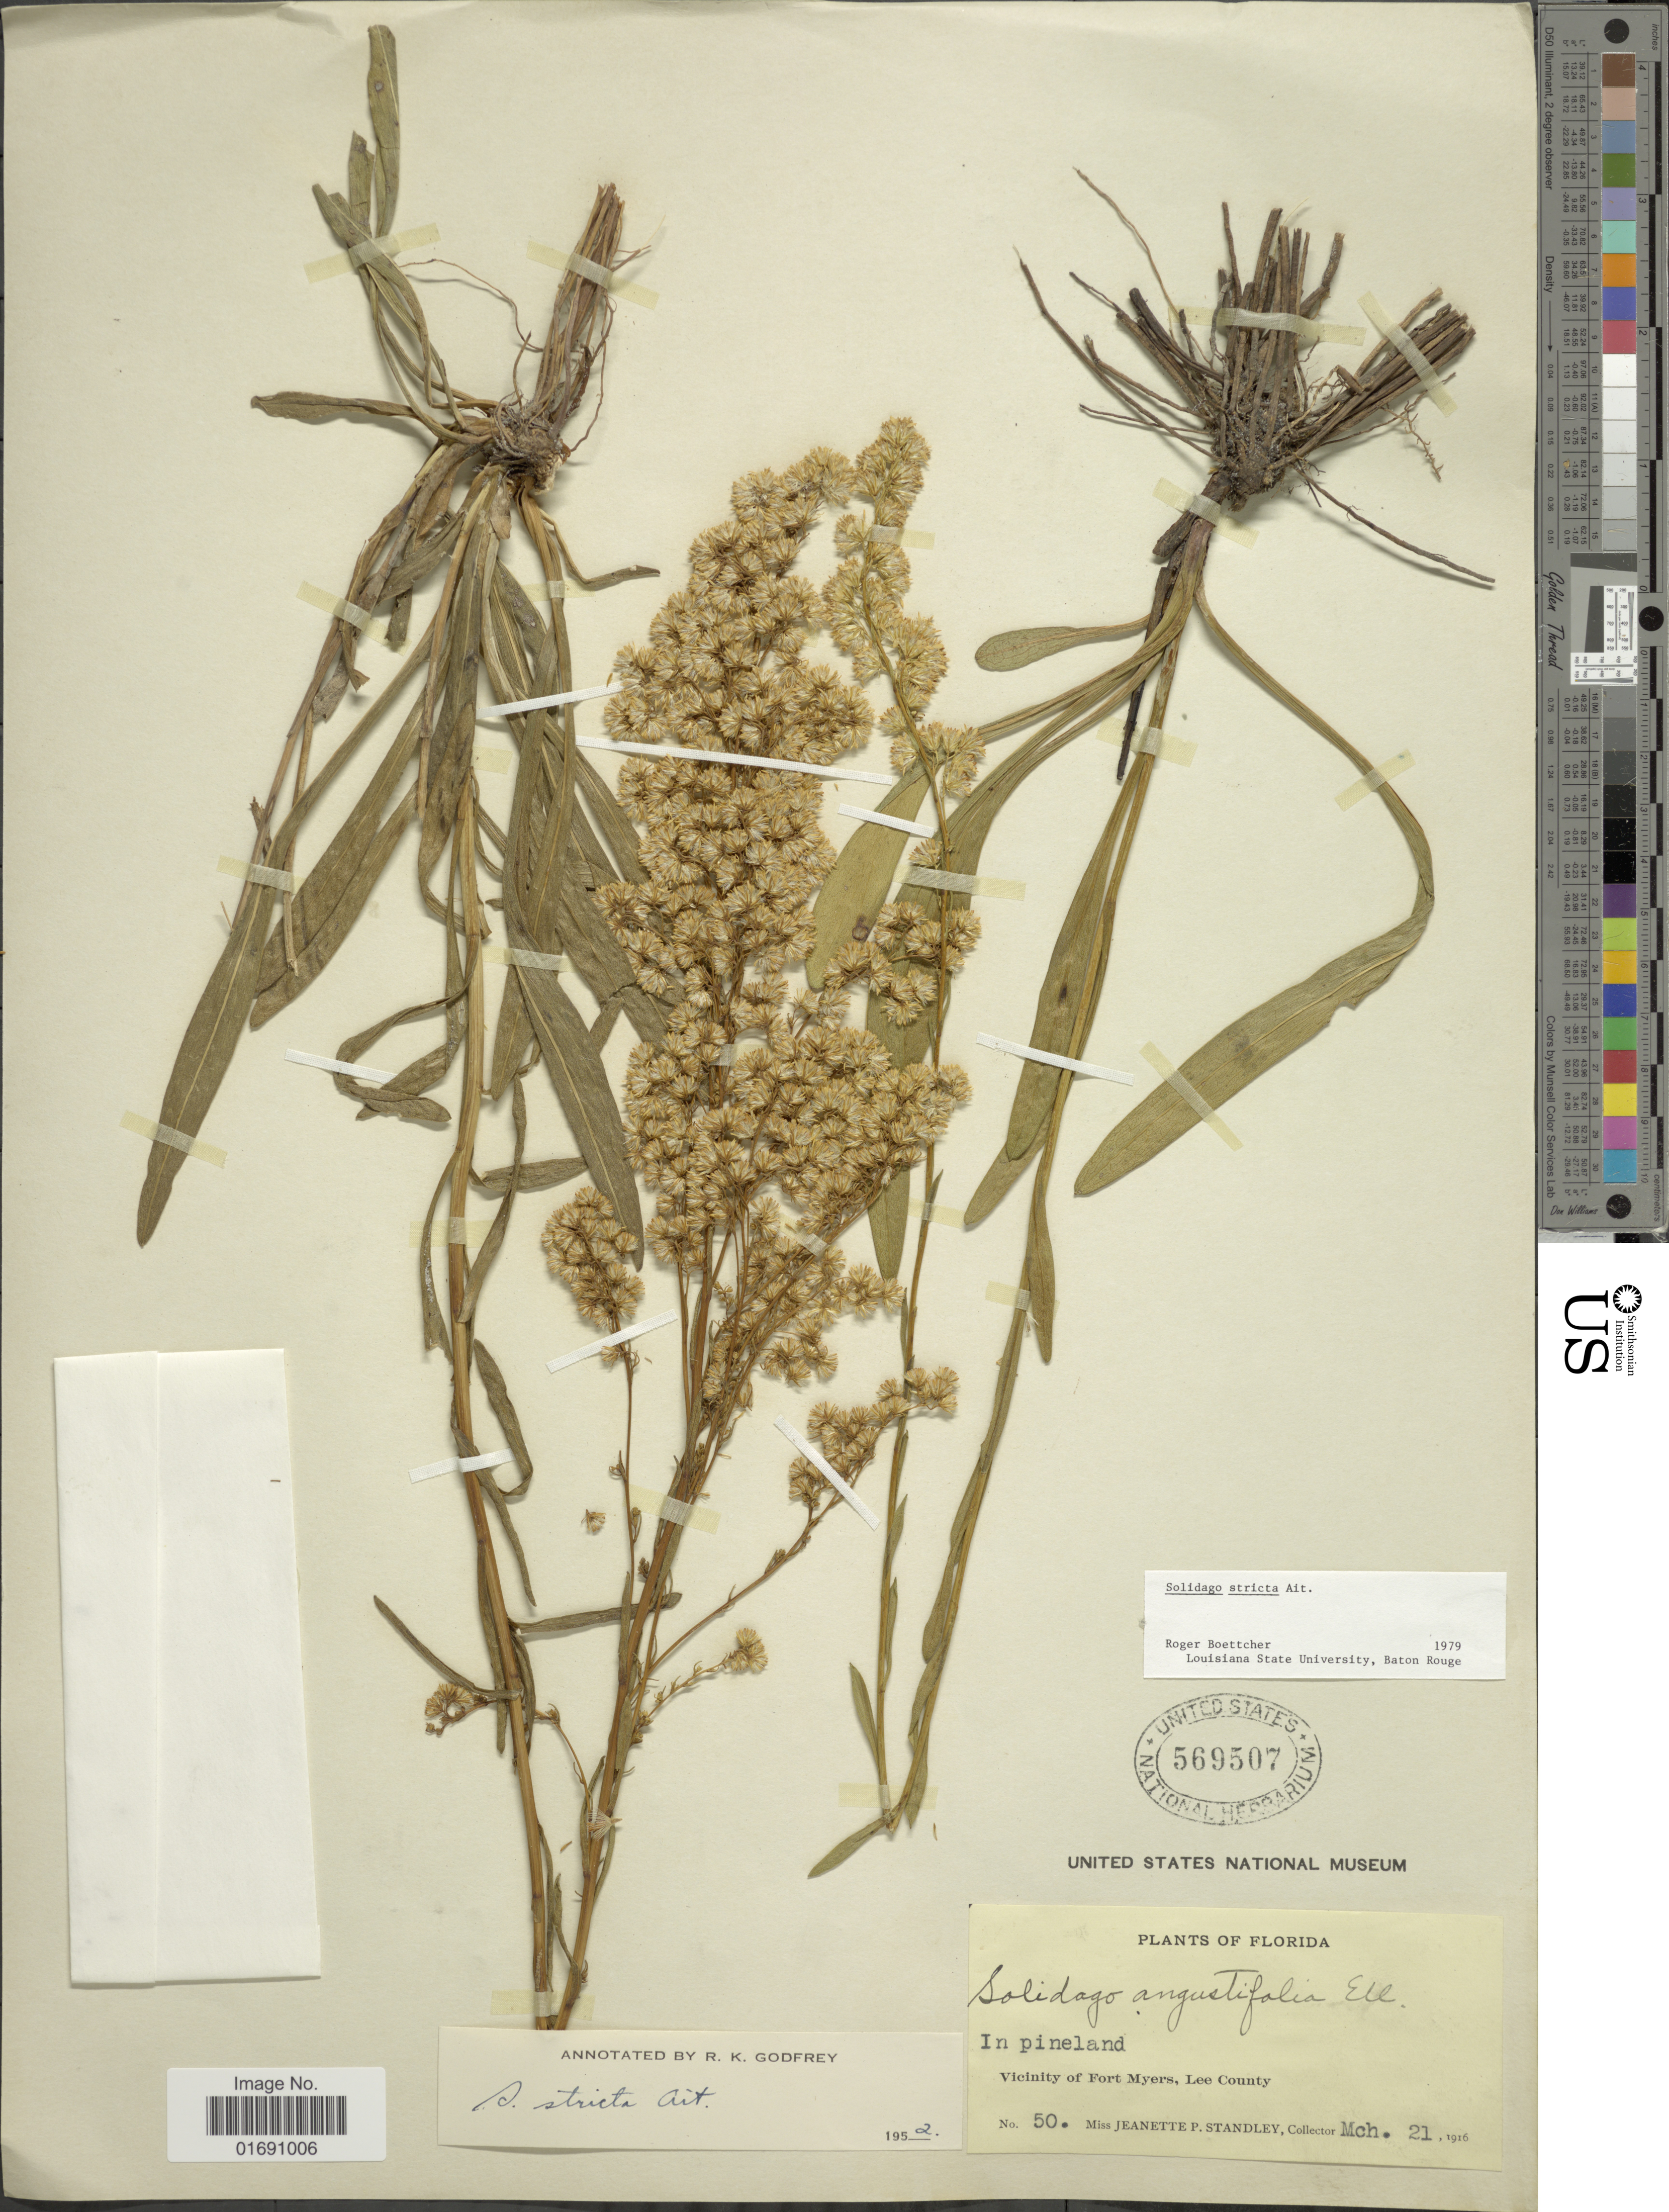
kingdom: Plantae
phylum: Tracheophyta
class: Magnoliopsida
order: Asterales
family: Asteraceae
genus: Solidago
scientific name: Solidago stricta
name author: Aiton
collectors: J. P. Standley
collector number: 50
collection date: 1916-03-21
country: United States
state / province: Florida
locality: In pineland, Vicinity of Fort Myers, Lee County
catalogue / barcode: US 569507